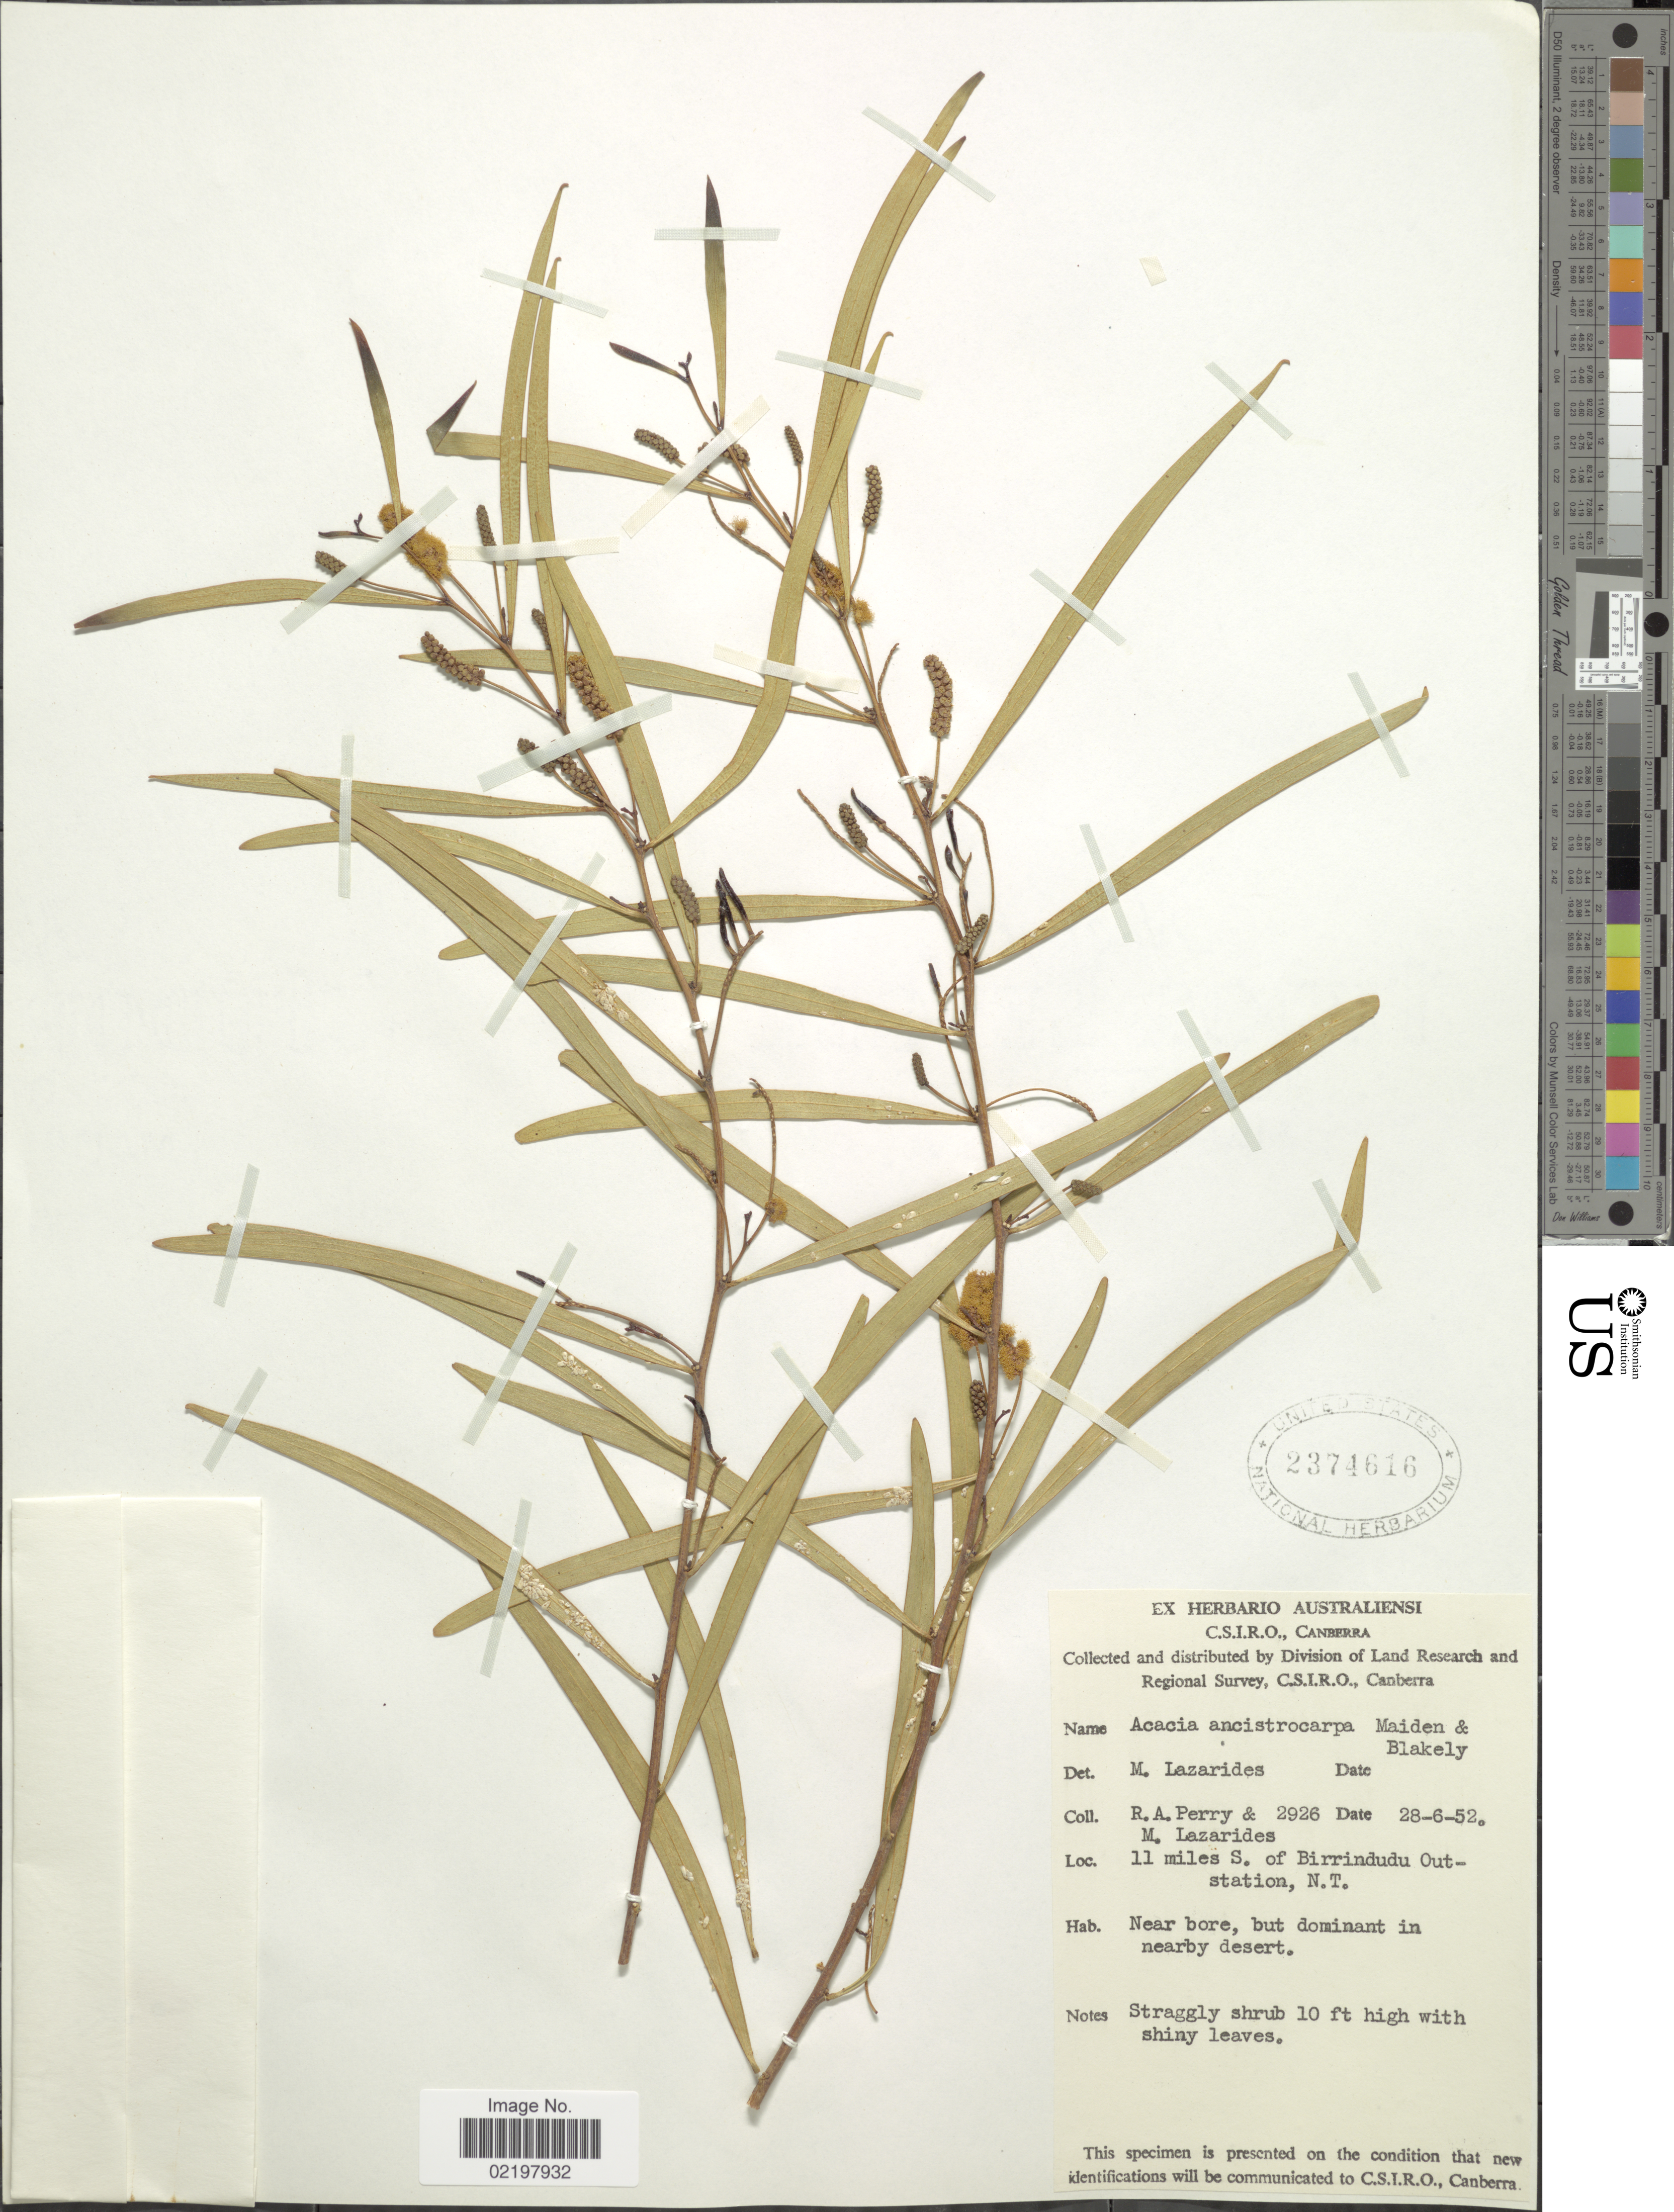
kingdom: Plantae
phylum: Tracheophyta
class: Magnoliopsida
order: Fabales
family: Fabaceae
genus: Acacia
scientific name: Acacia ancistrocarpa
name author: Maiden & Blakeley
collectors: Perry, R. A. & M. Lazarides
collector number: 2926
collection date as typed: Transcribed d/m/y: 28/6/52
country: Australia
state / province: Northern Territory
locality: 11 miles S. of Birrindudu Out-Station, N. T.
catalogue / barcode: US 2374616